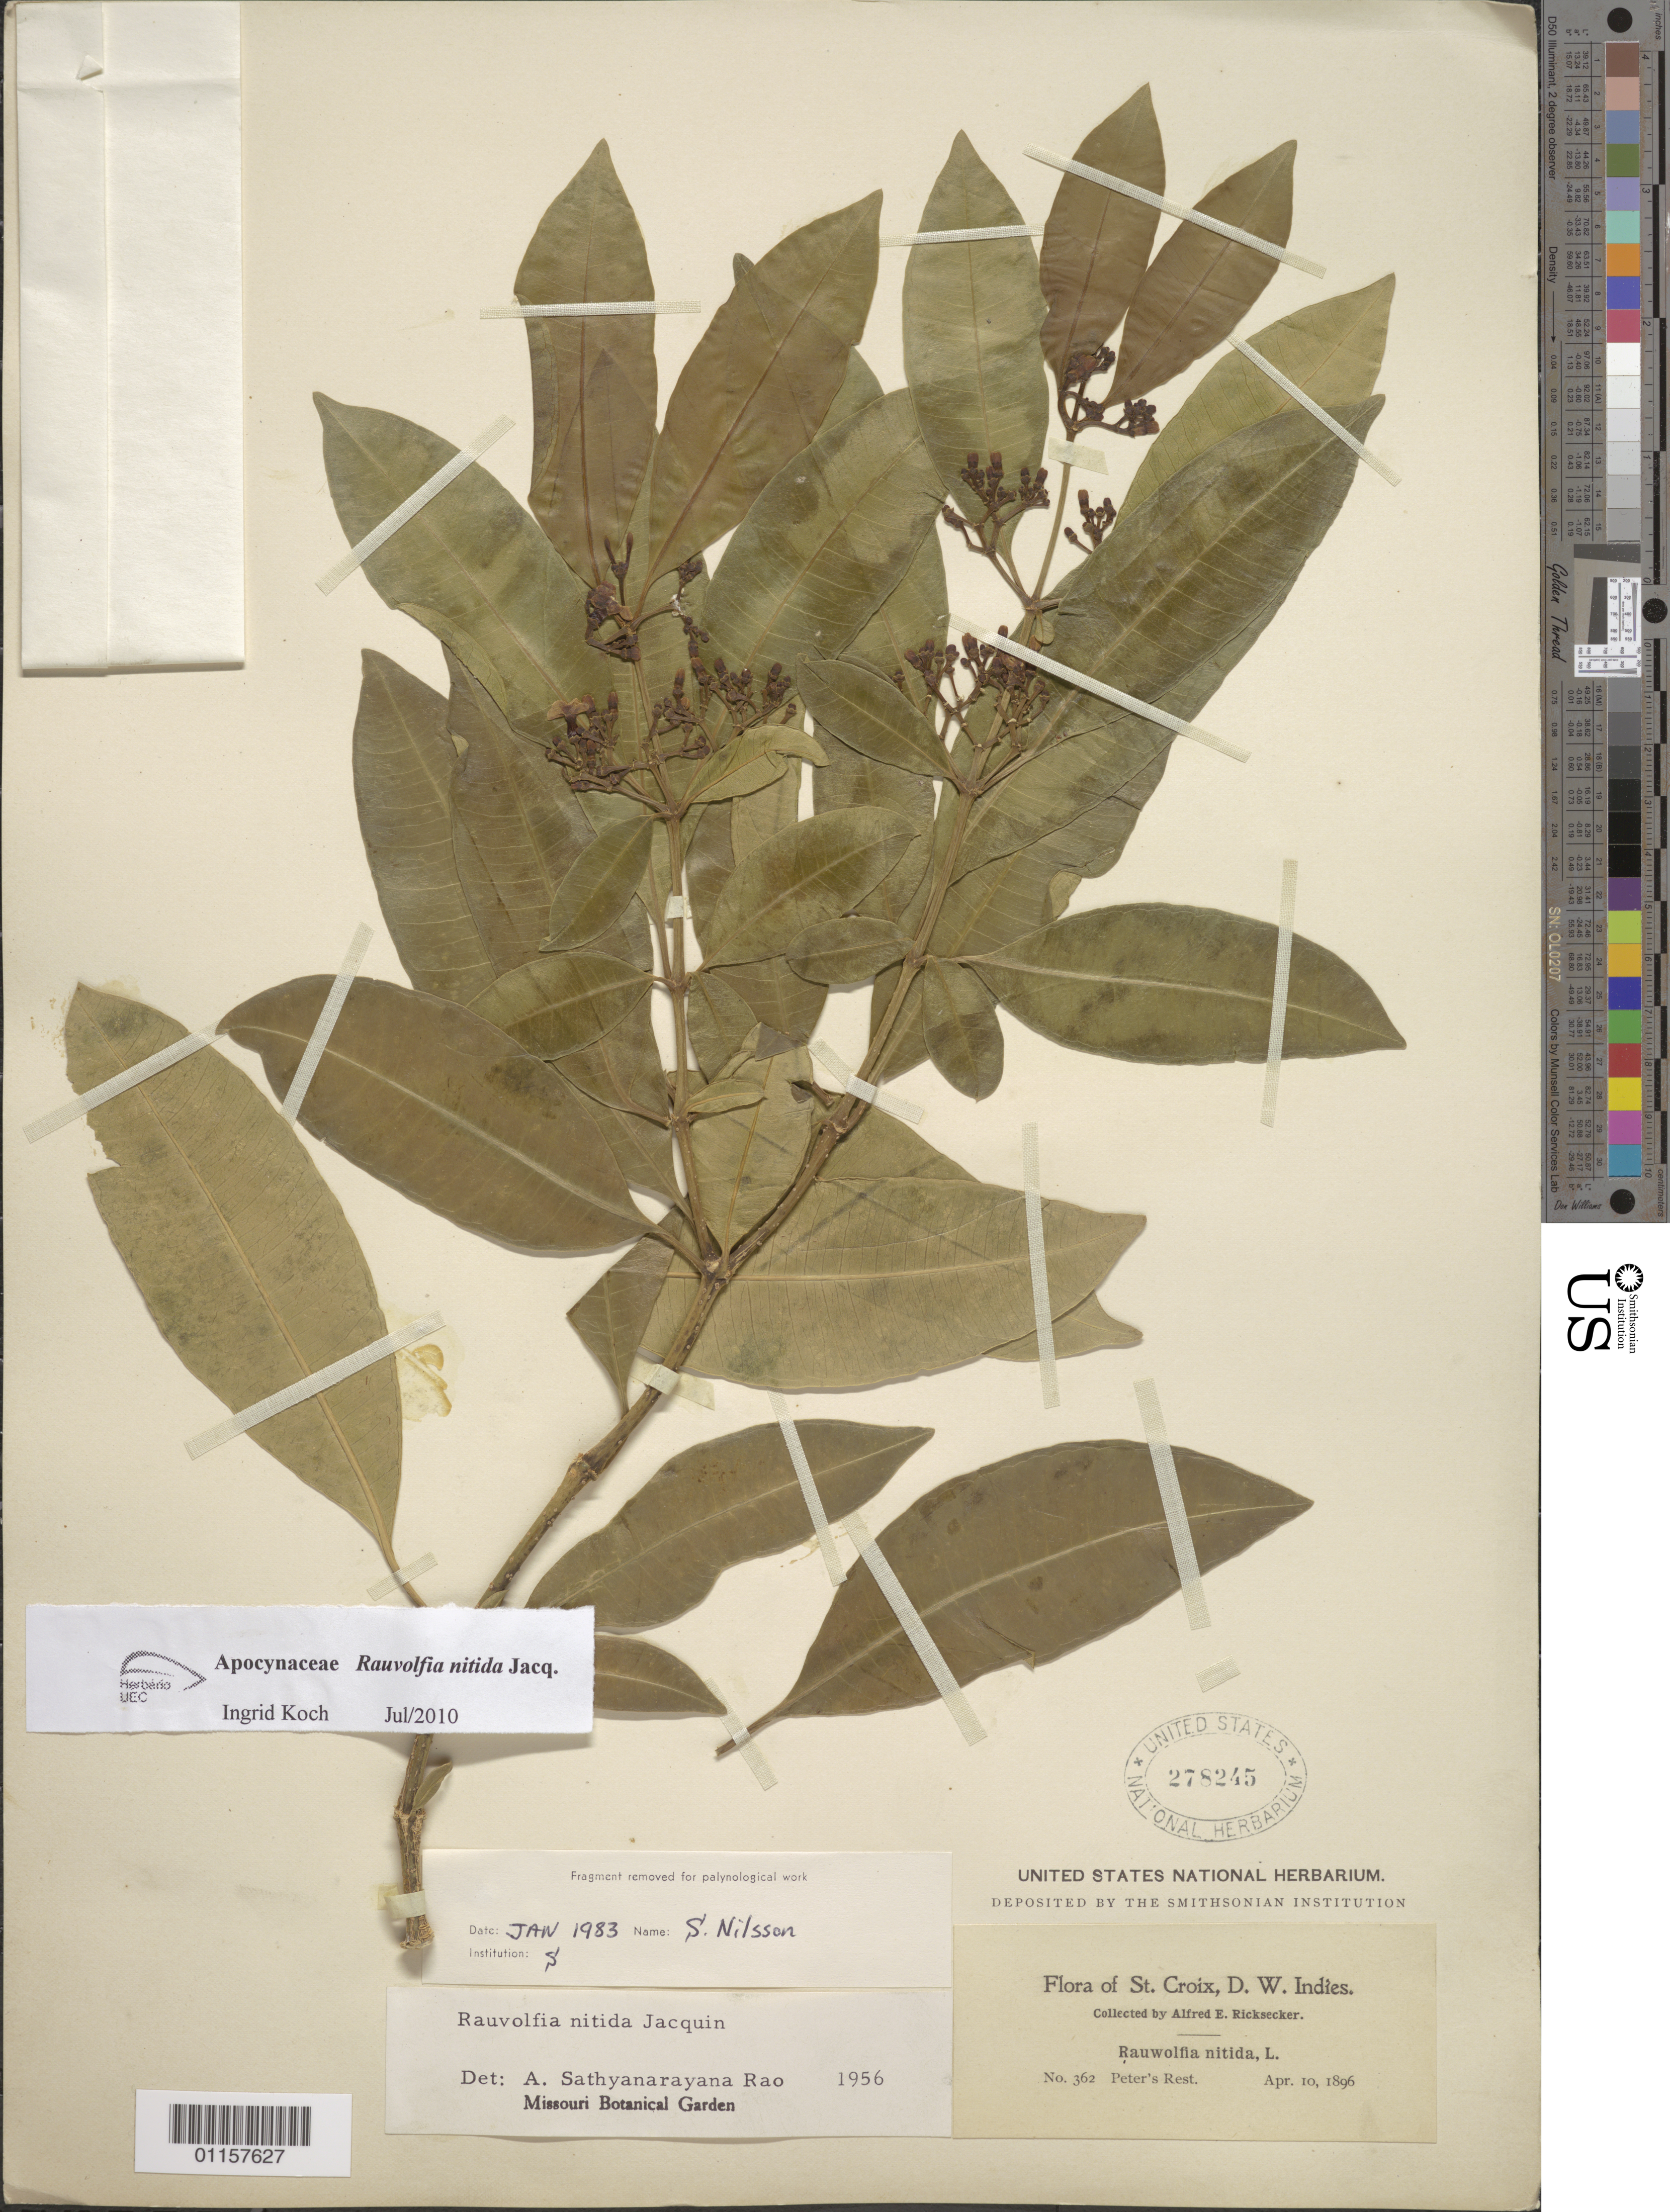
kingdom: Plantae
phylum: Tracheophyta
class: Magnoliopsida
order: Gentianales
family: Apocynaceae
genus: Rauvolfia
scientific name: Rauvolfia nitida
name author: Jacq.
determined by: Koch, I.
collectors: A. E. Ricksecker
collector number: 362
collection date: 1896-04-10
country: U.S. Virgin Islands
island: St. Croix I.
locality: Peter's Rest.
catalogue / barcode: US 278245